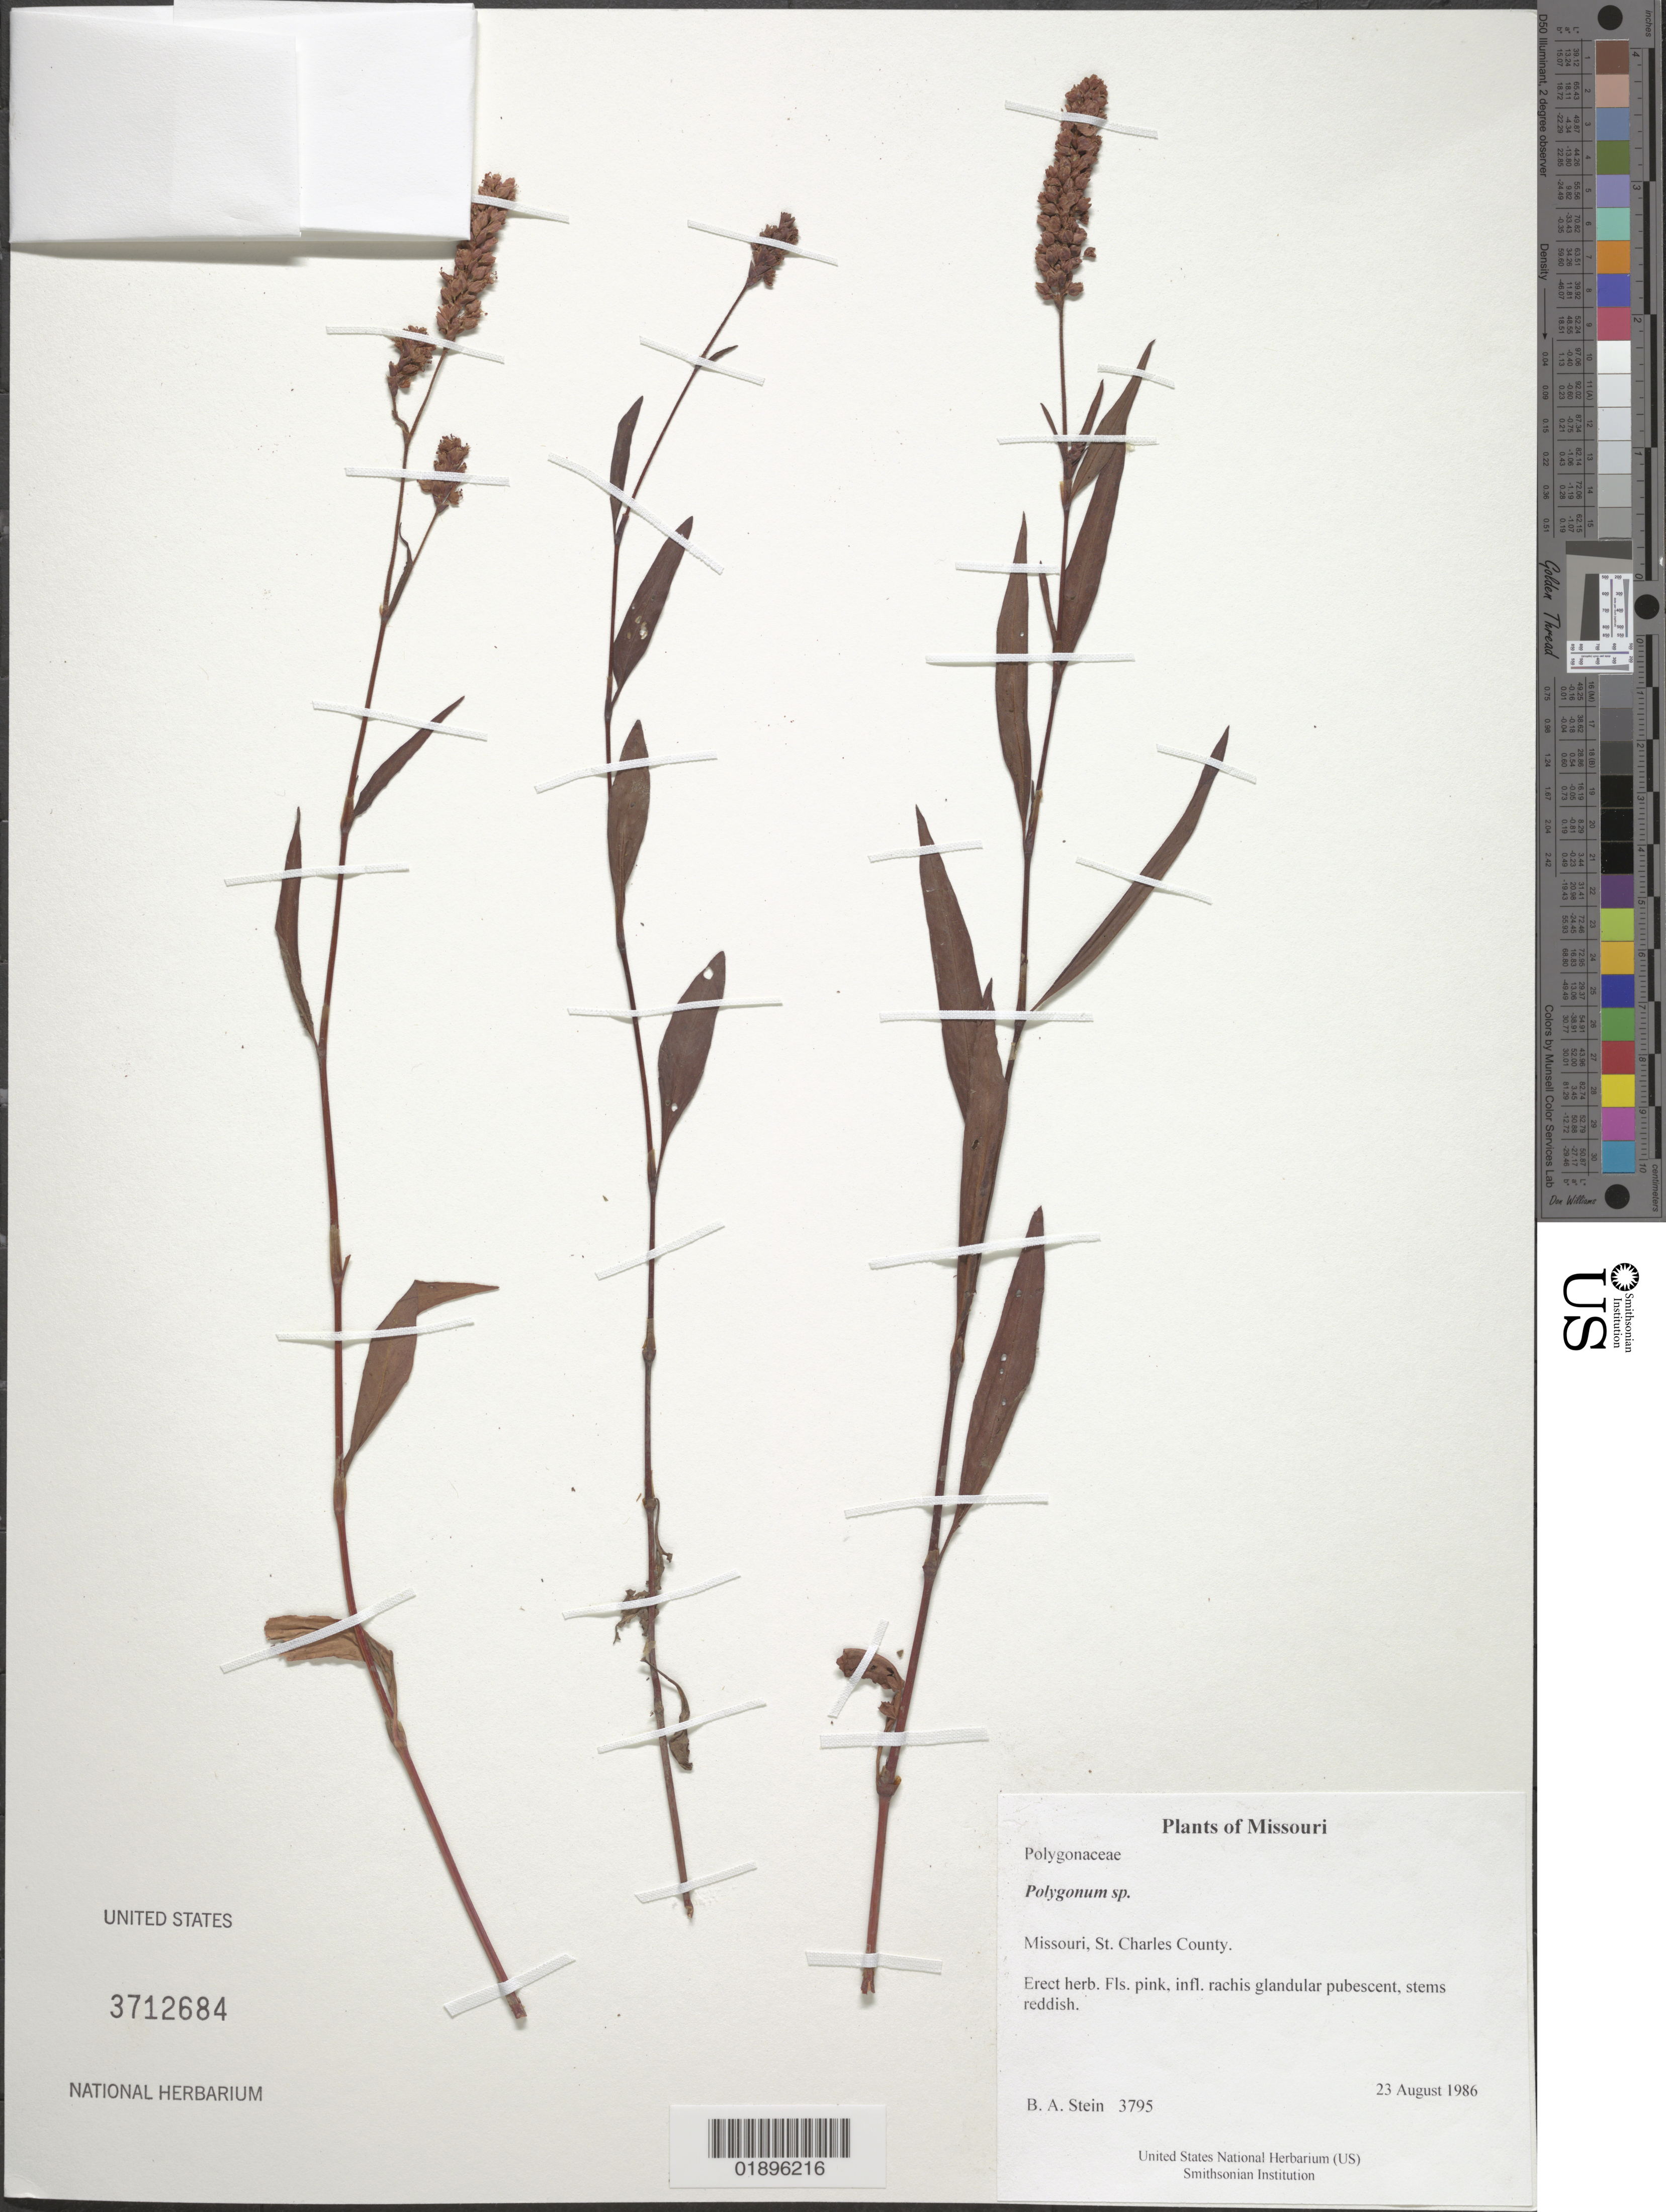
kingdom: Plantae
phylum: Tracheophyta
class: Magnoliopsida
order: Caryophyllales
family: Polygonaceae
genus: Persicaria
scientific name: Persicaria pensylvanica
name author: (L.) M. Gómez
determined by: Atha, D. E.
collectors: B. A. Stein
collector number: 3795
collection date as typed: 23 August 1986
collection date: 1986-08-23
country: United States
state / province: Missouri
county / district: St. Charles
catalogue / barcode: US 3712684